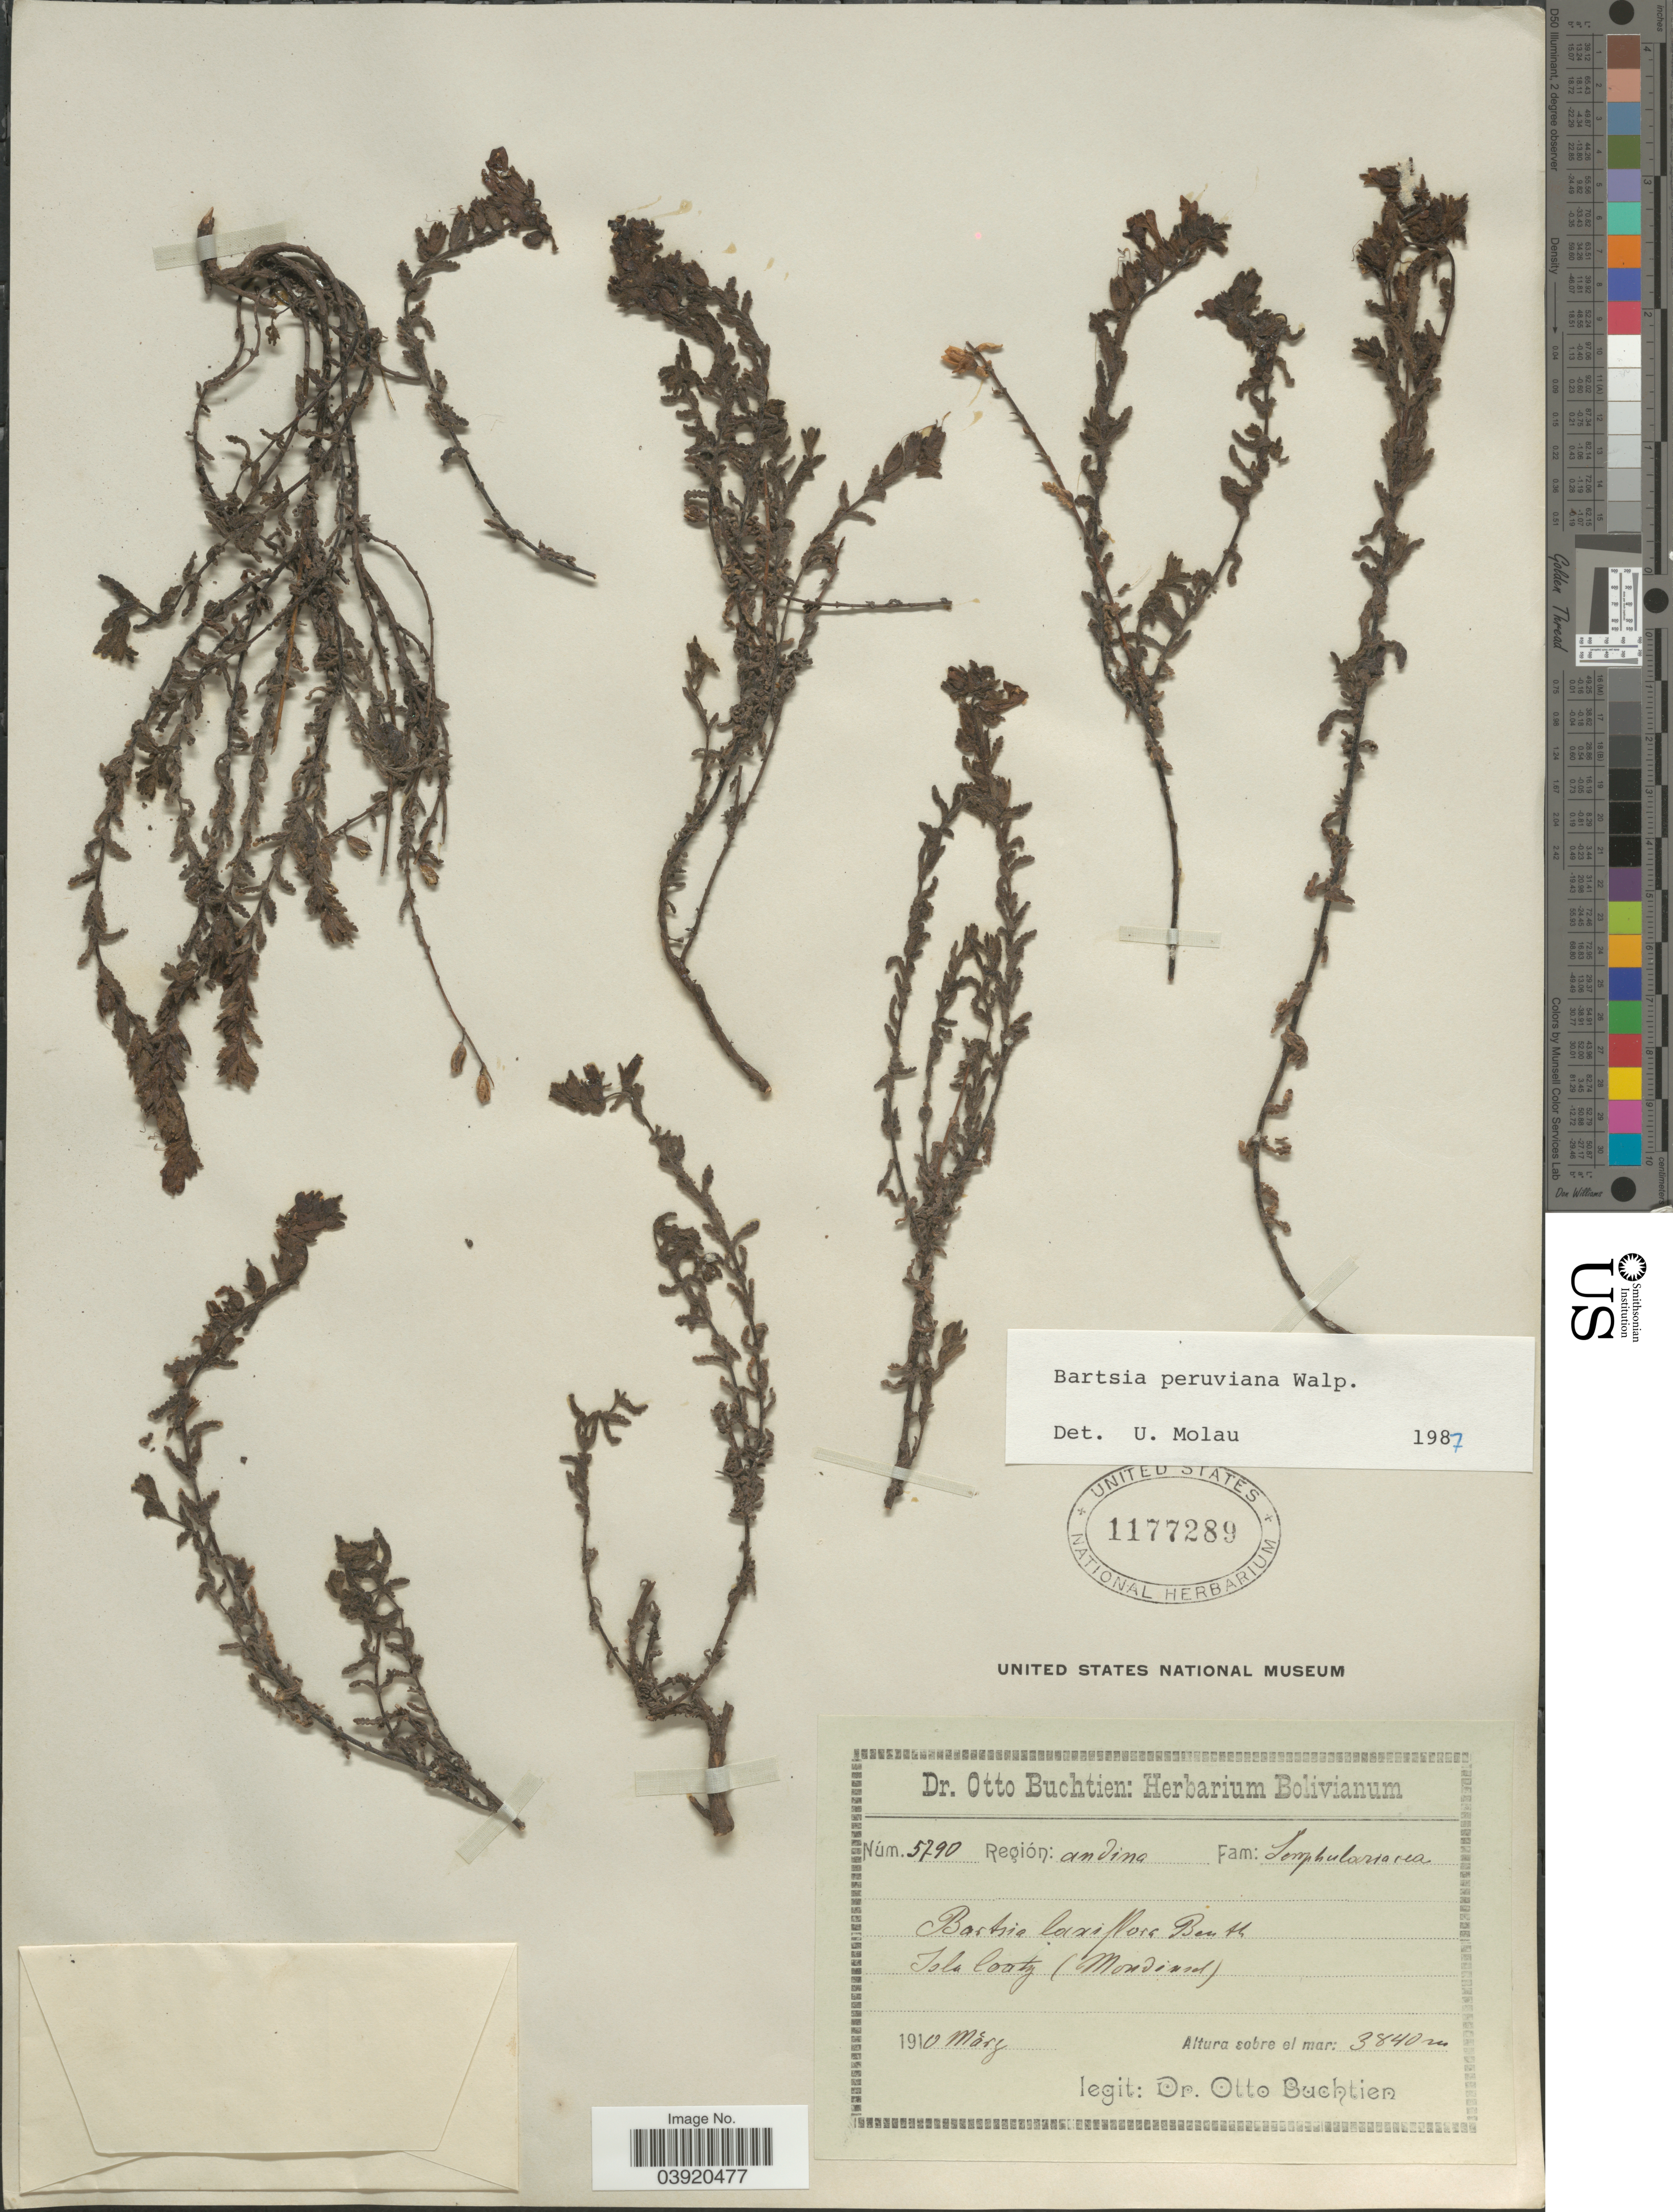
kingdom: Plantae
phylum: Tracheophyta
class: Magnoliopsida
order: Lamiales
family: Orobanchaceae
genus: Bartsia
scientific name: Bartsia peruviana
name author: Walp.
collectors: O. Buchtien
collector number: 5790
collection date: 1910-03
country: Bolivia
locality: Región: andina. Isla loatz (Mondinal).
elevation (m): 3840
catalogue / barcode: US 1177289